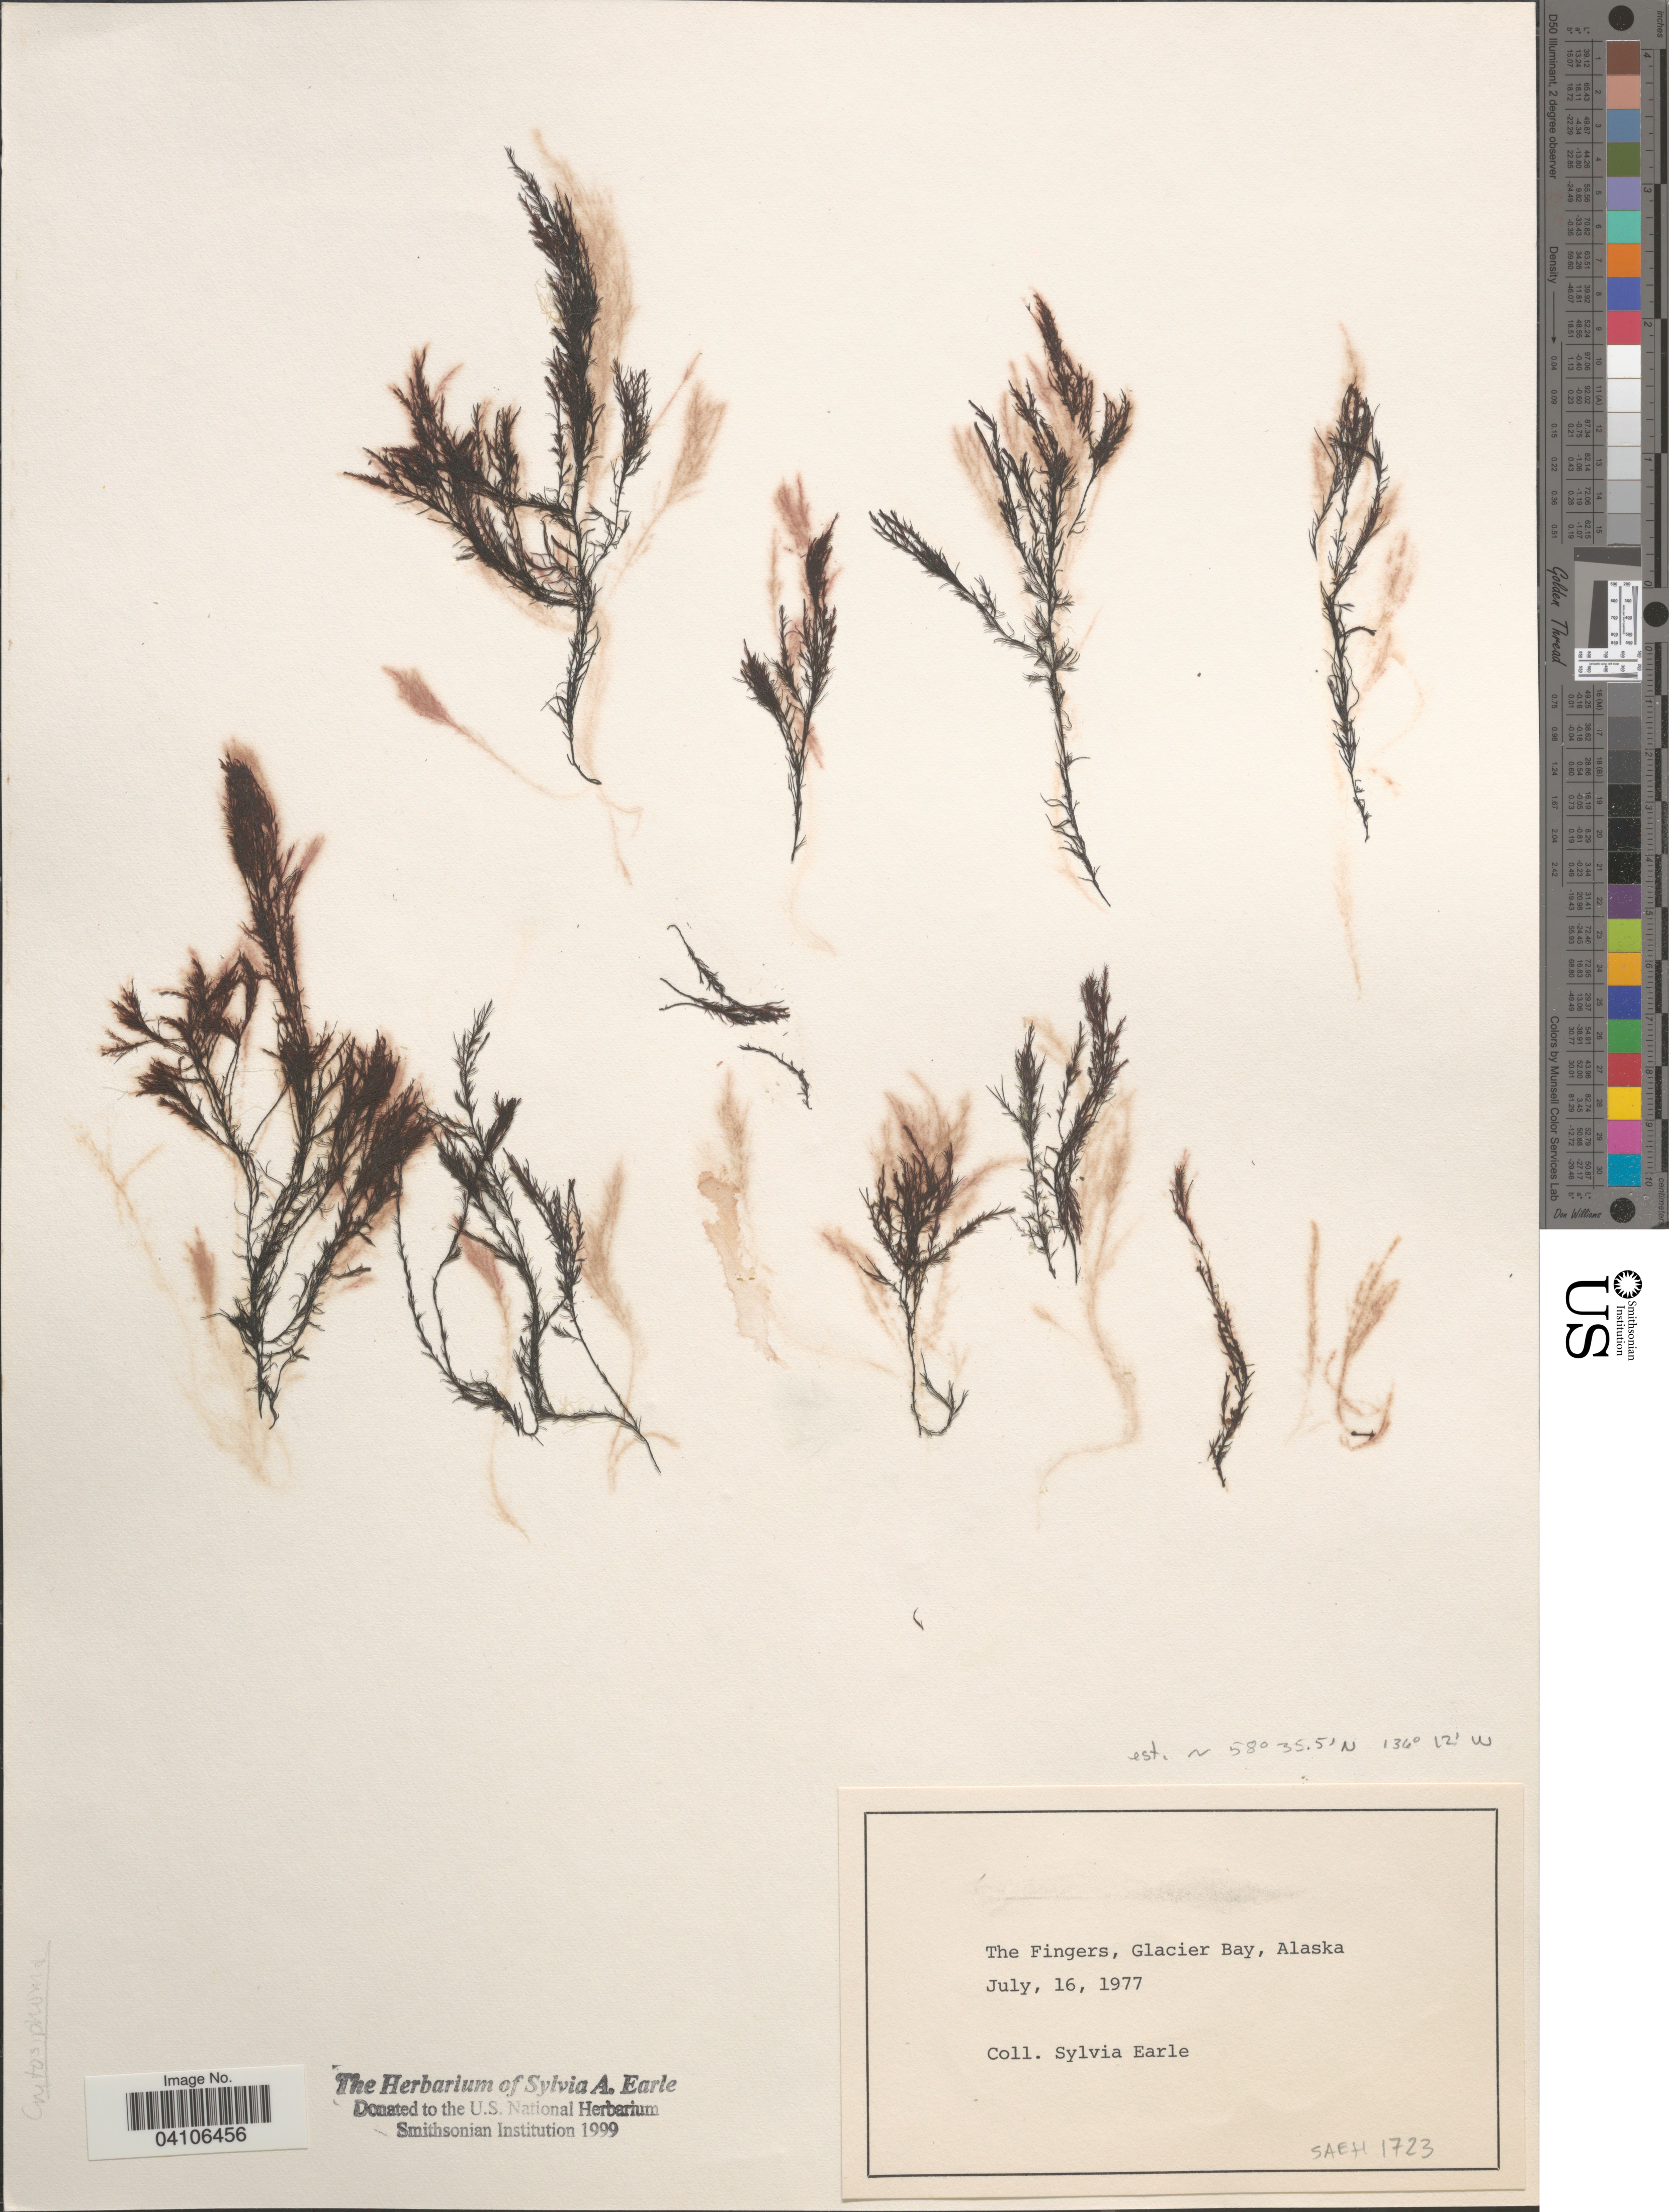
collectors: S. A. Earle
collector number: SEAH1723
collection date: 1977-07-16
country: United States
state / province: Alaska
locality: The Fingers, Glacier Bay.